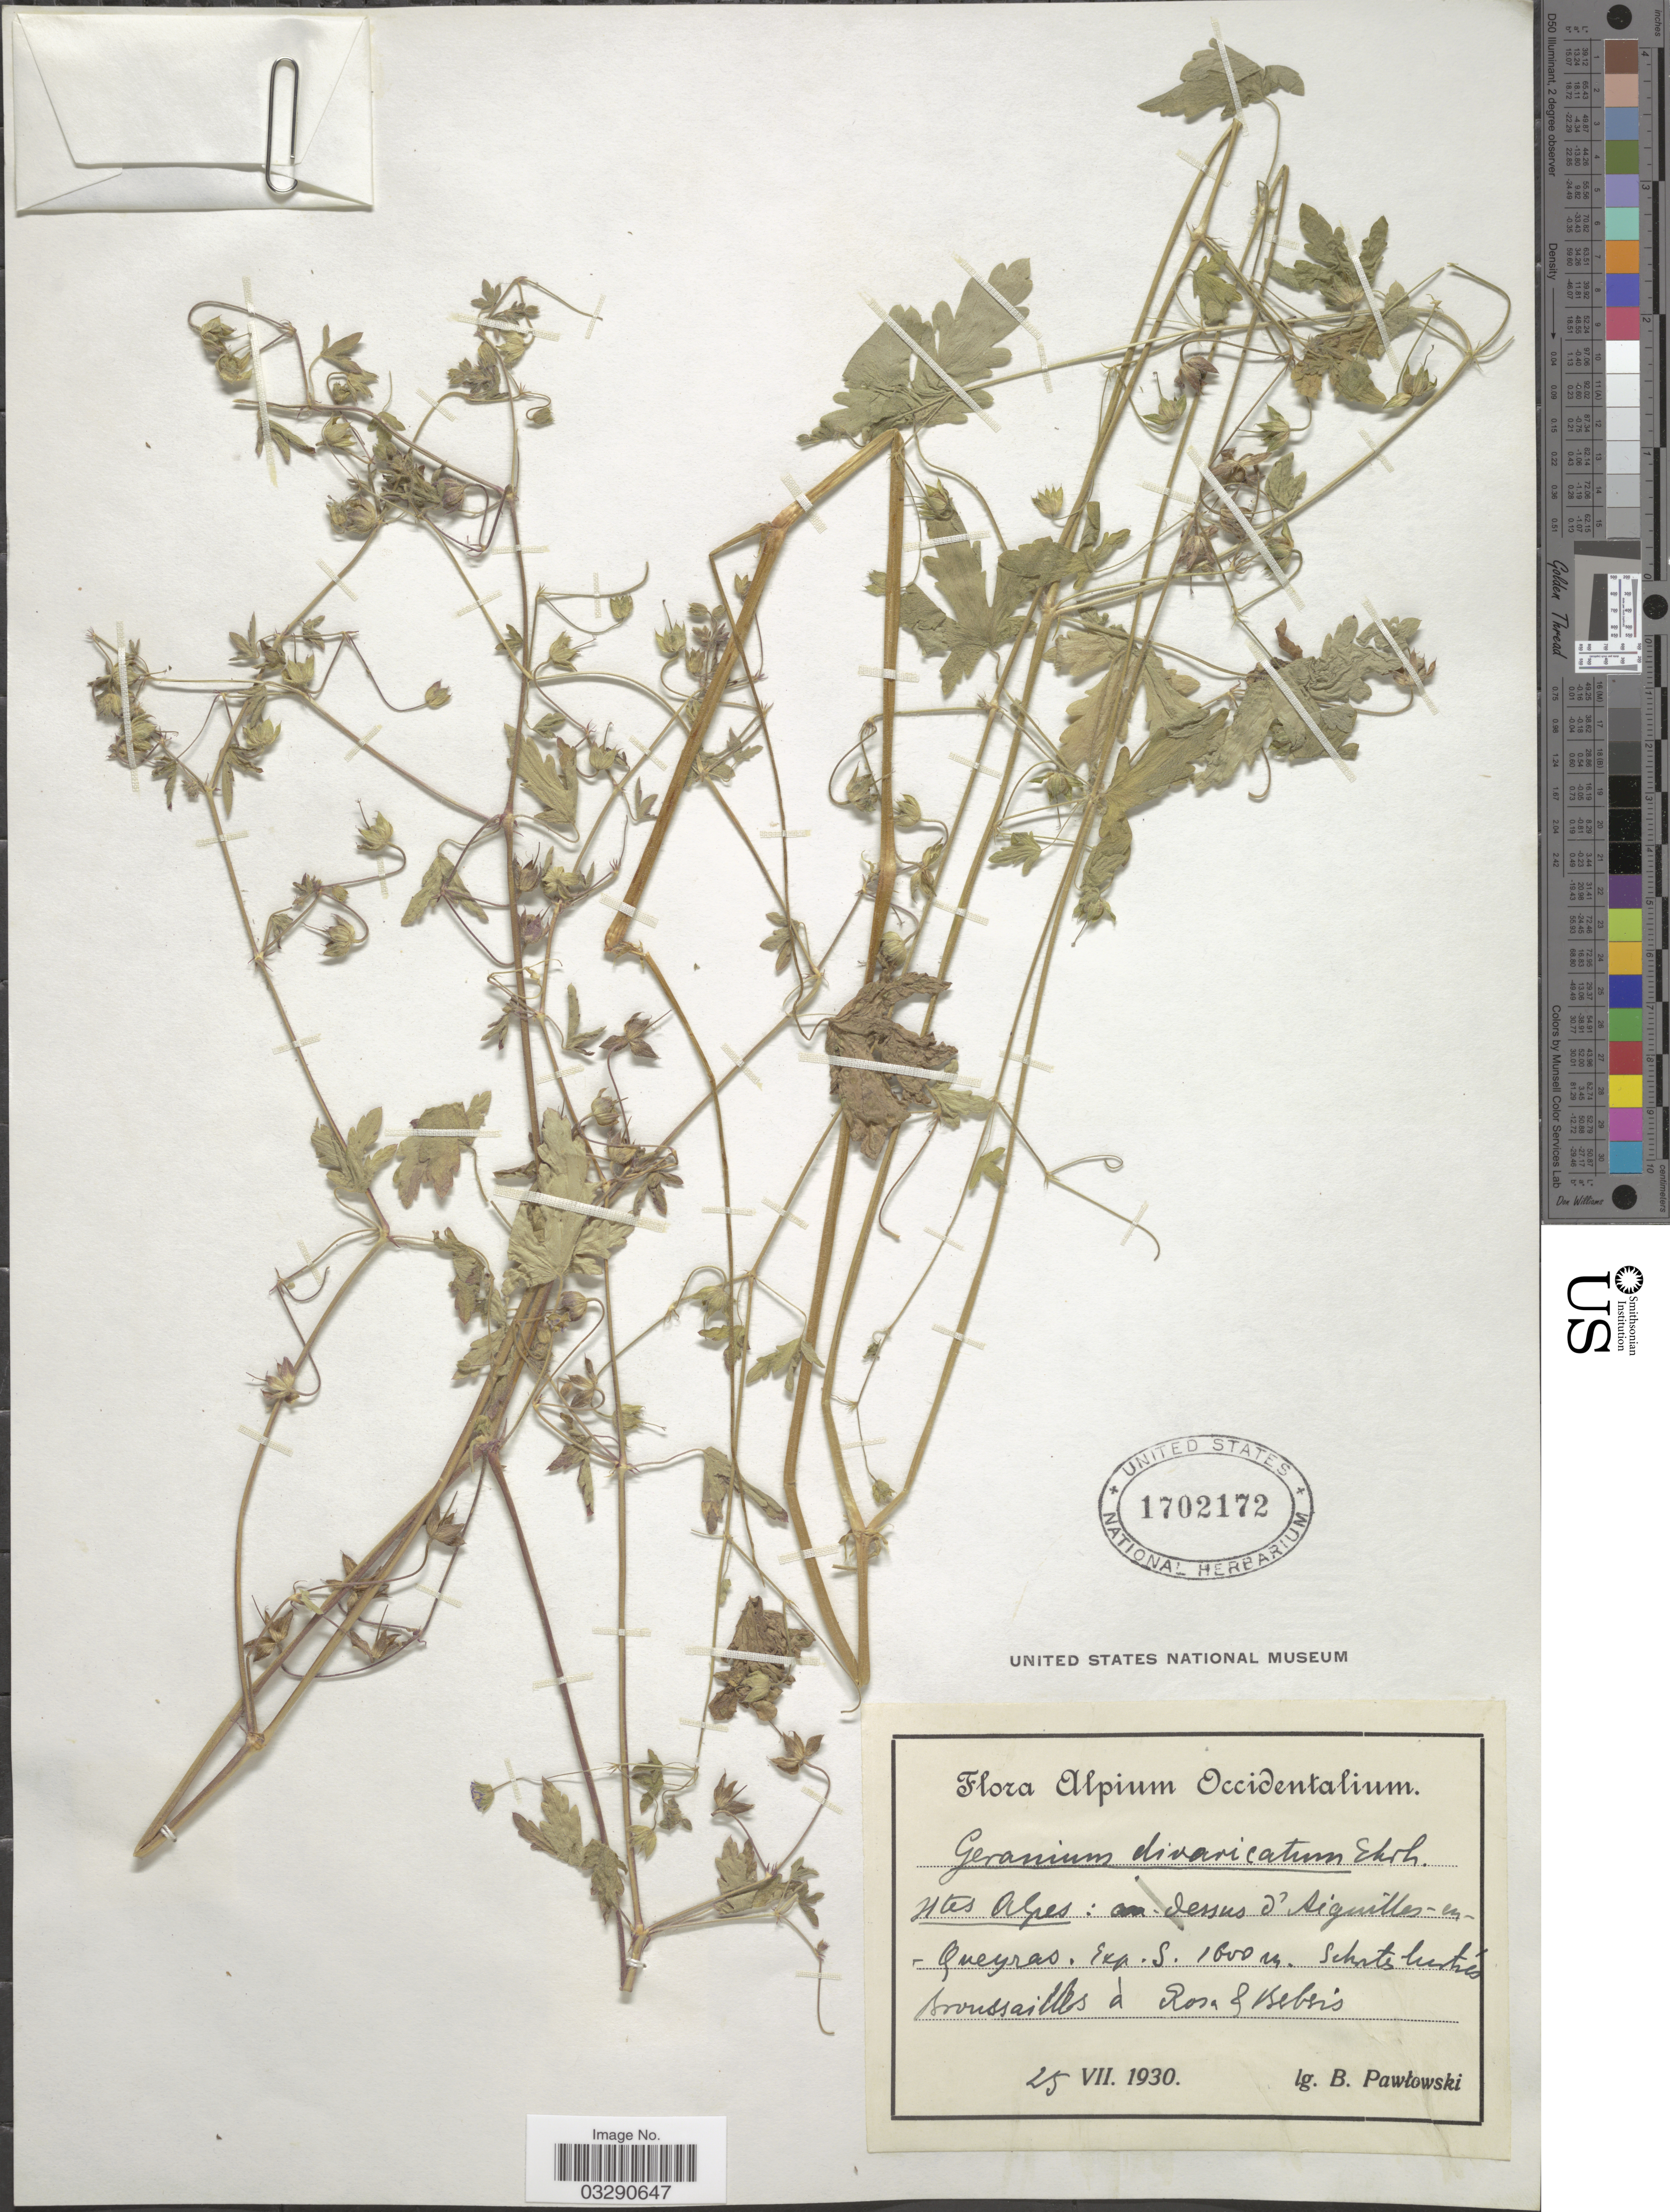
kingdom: Plantae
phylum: Tracheophyta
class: Magnoliopsida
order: Geraniales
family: Geraniaceae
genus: Geranium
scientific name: Geranium divaricatum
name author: Ehrh.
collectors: B. Pawtowski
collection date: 1930-07-25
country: France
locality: Alpium Occidentalium. Htes Alpes: au-dessus d'Aiguilles-en-Queyras. Schrtsluchties Brousailles d Rosa & Beber's. [interpreted]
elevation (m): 1600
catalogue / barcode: US 1702172